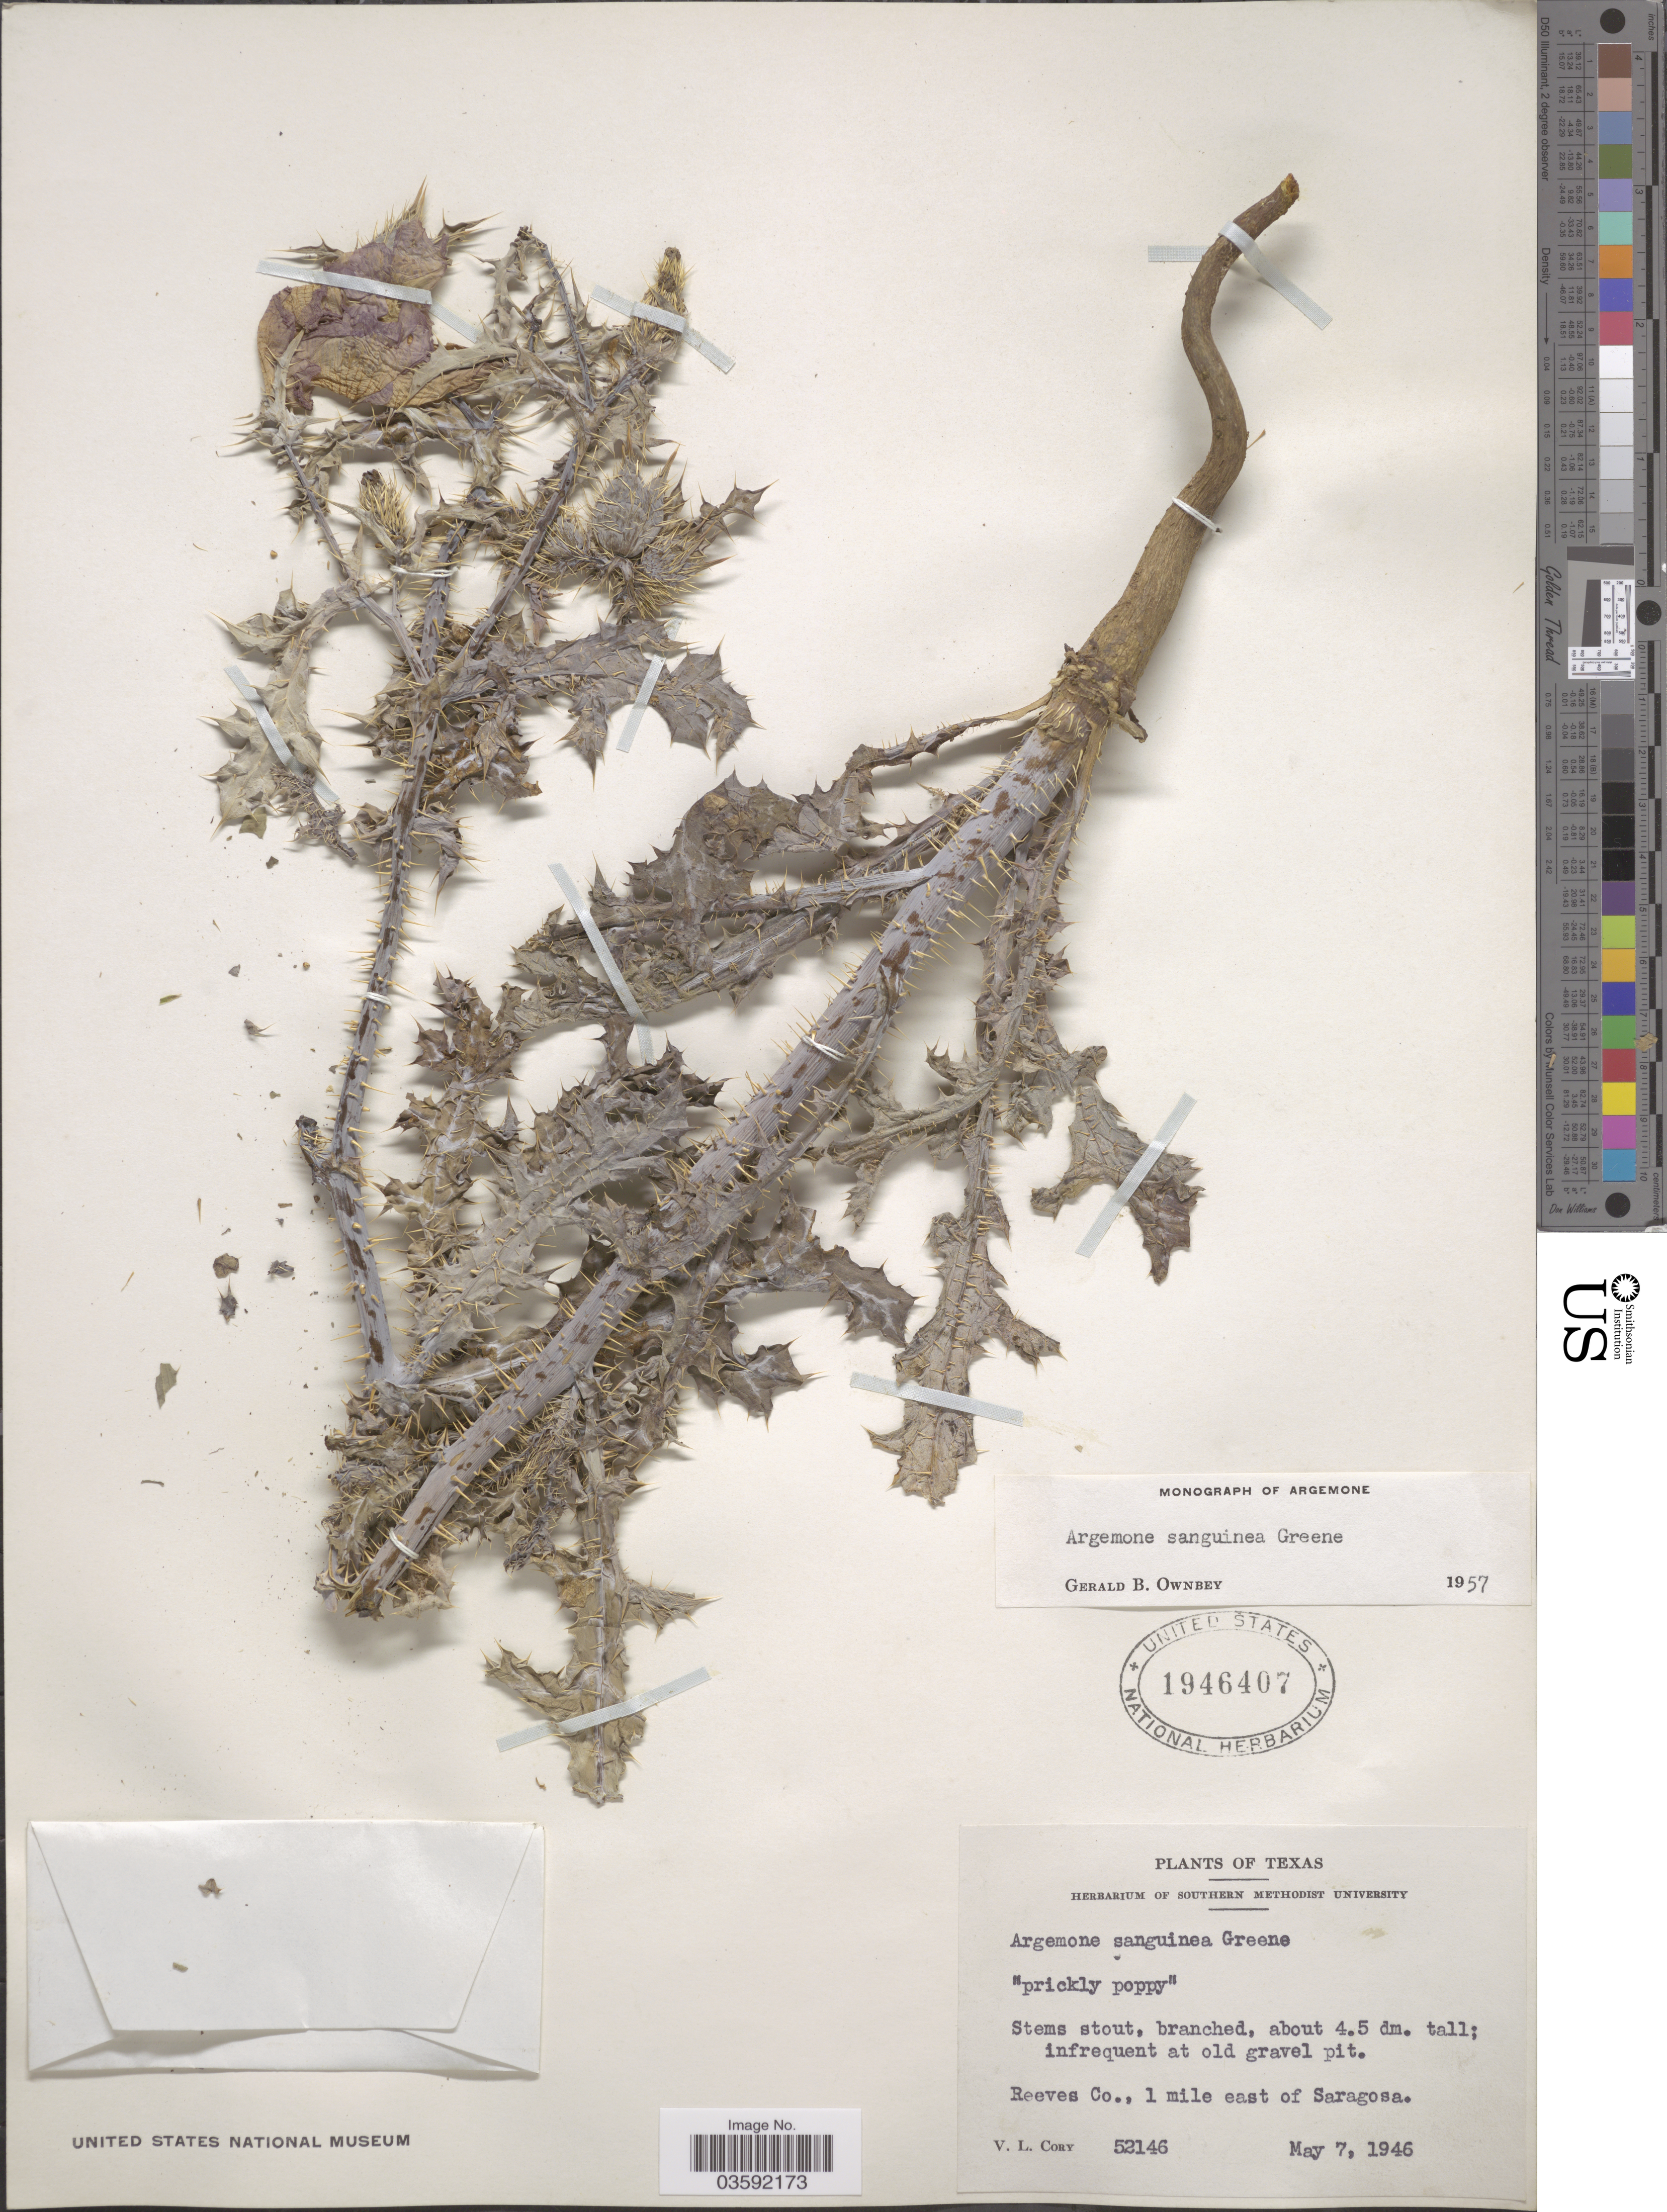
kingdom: Plantae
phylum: Tracheophyta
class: Magnoliopsida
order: Ranunculales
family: Papaveraceae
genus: Argemone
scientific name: Argemone sanguinea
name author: Greene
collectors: V. Cory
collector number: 52146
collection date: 1946-05-07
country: United States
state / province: Texas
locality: Reeves Co., 1 mile east of Saragosa.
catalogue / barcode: US 1946407